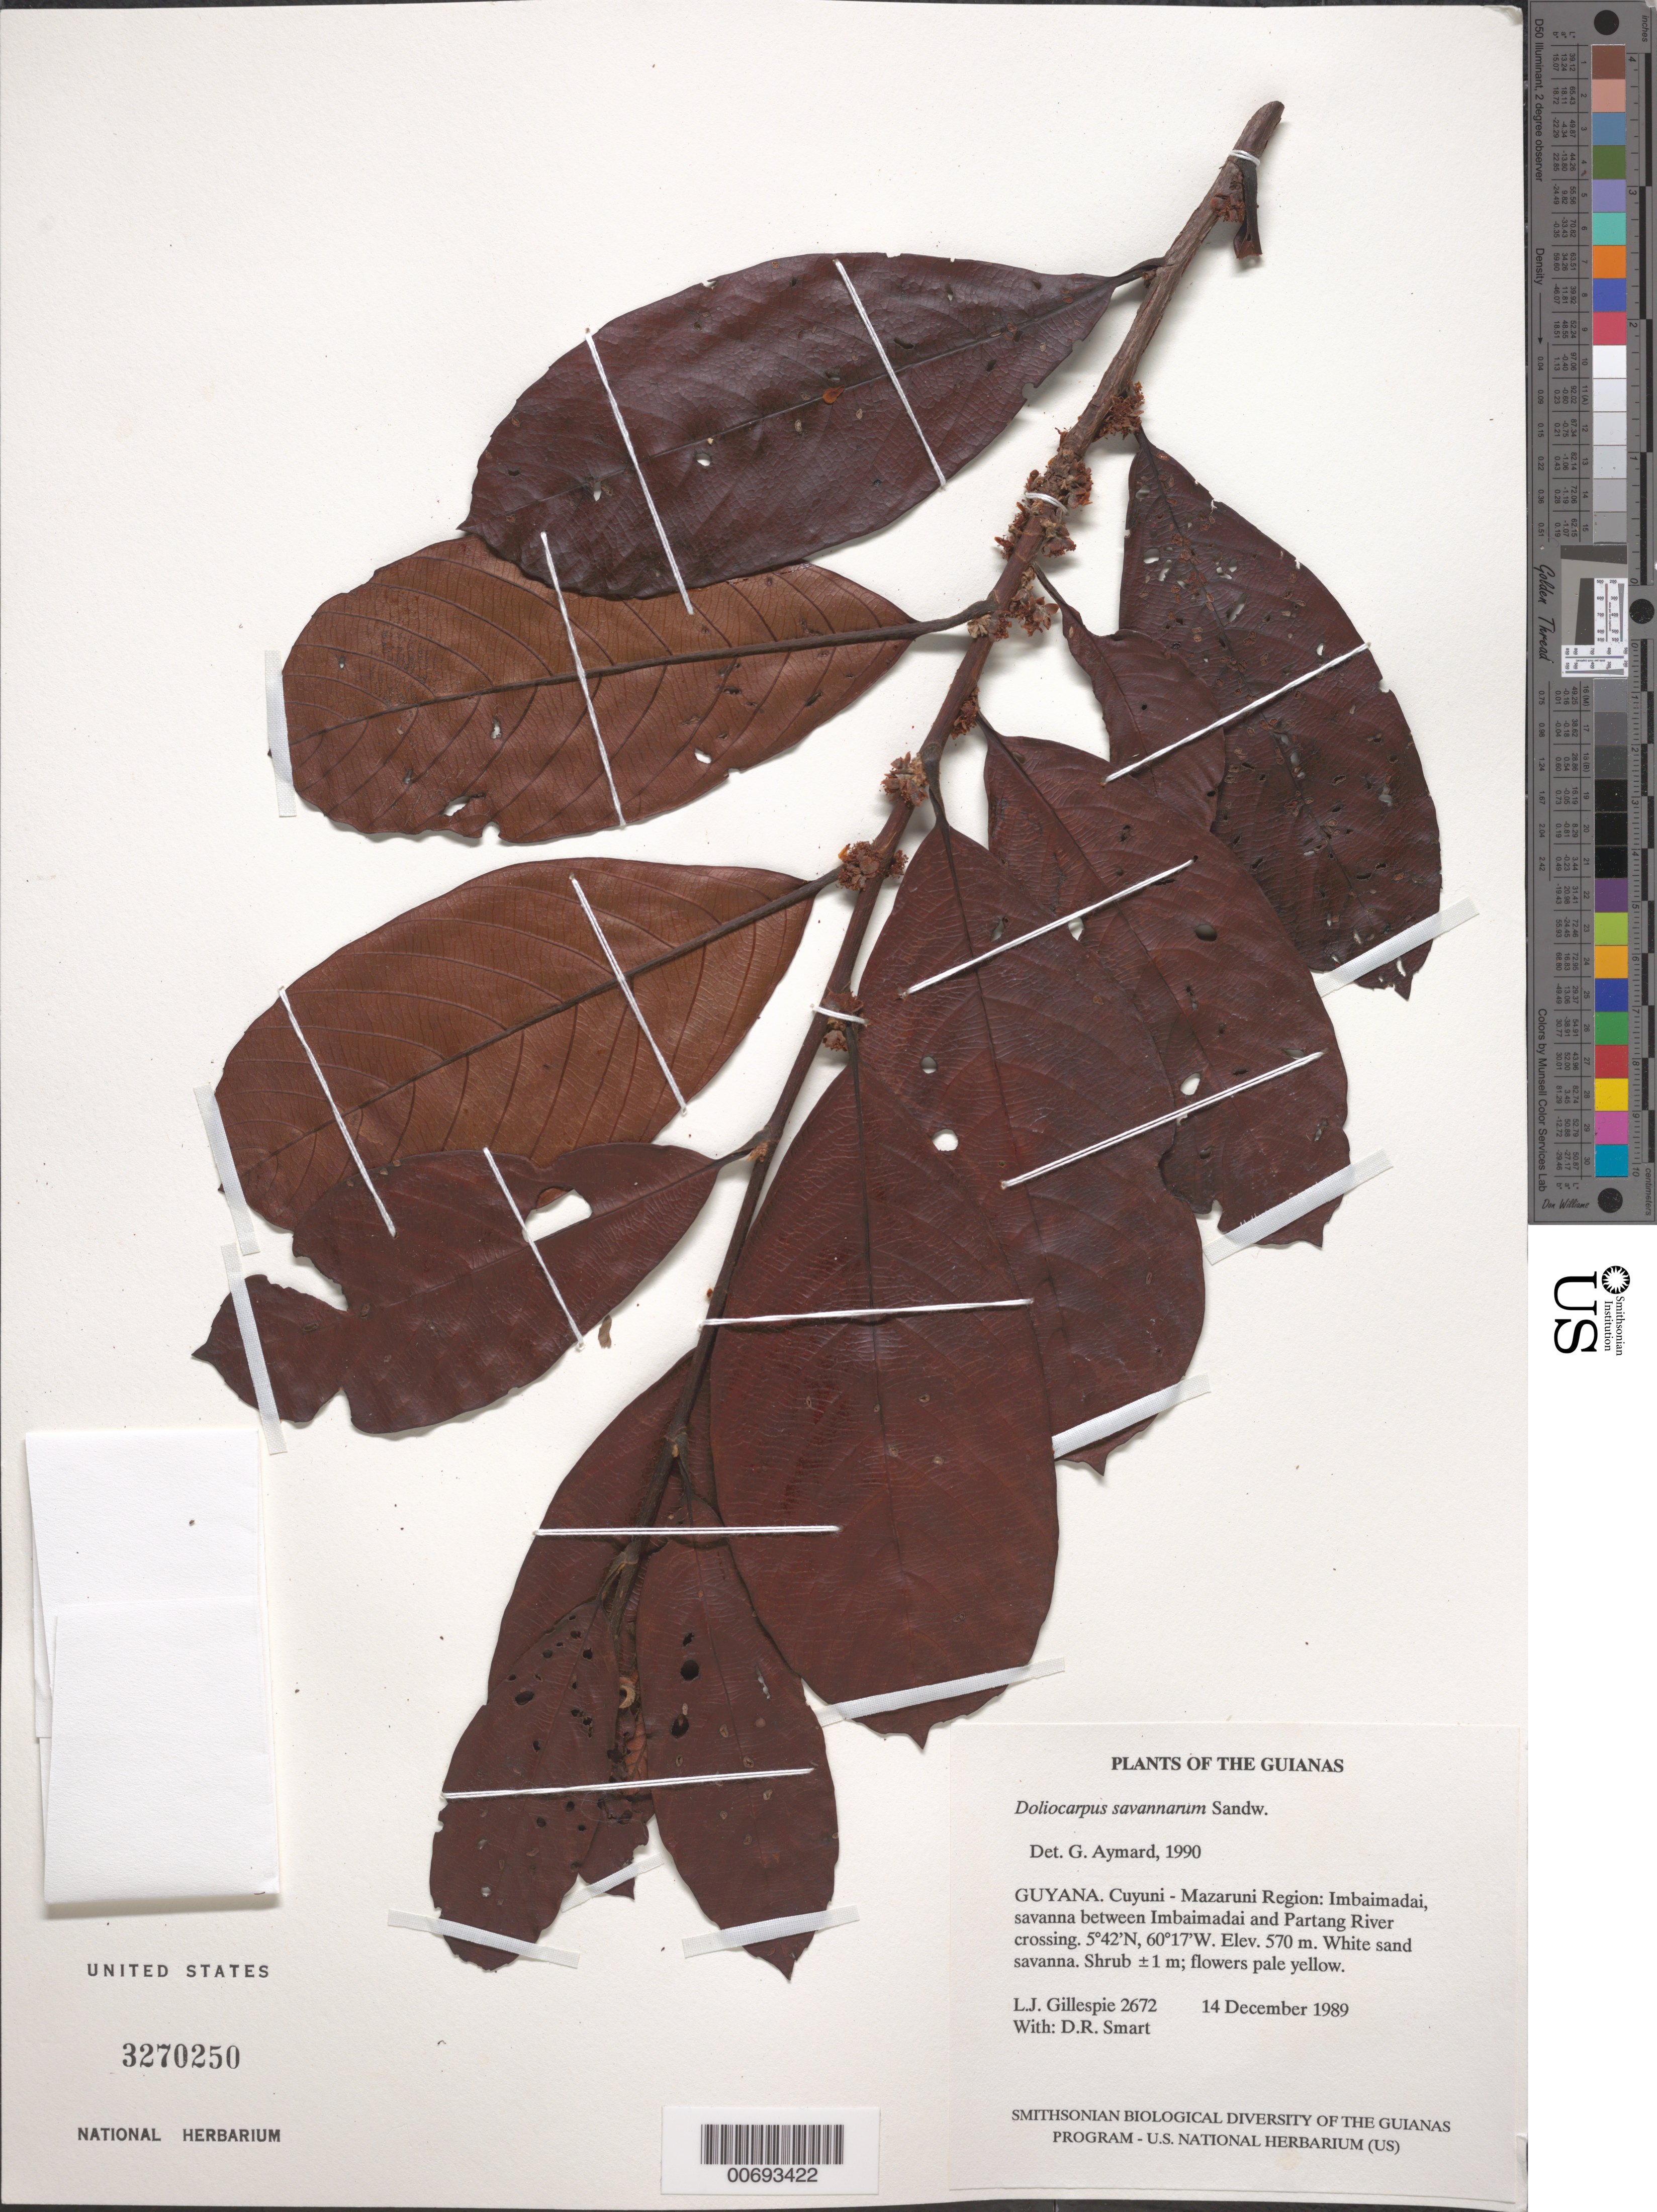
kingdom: Plantae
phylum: Tracheophyta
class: Magnoliopsida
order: Dilleniales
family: Dilleniaceae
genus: Doliocarpus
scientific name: Doliocarpus savannarum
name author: Sandwith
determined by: Aymard C., G. A., (PORT), Univ. Nac. Exp. de los Llanos Ezequiel Zamora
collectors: L. J. Gillespie & D. R. Smart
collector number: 2672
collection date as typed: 14 December 1989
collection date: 1989-12-14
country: Guyana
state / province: Cuyuni-Mazaruni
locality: Imbaimadai, between Imbaimadai and Partang River crossing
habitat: White sand savanna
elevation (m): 570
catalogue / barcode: US 3270250